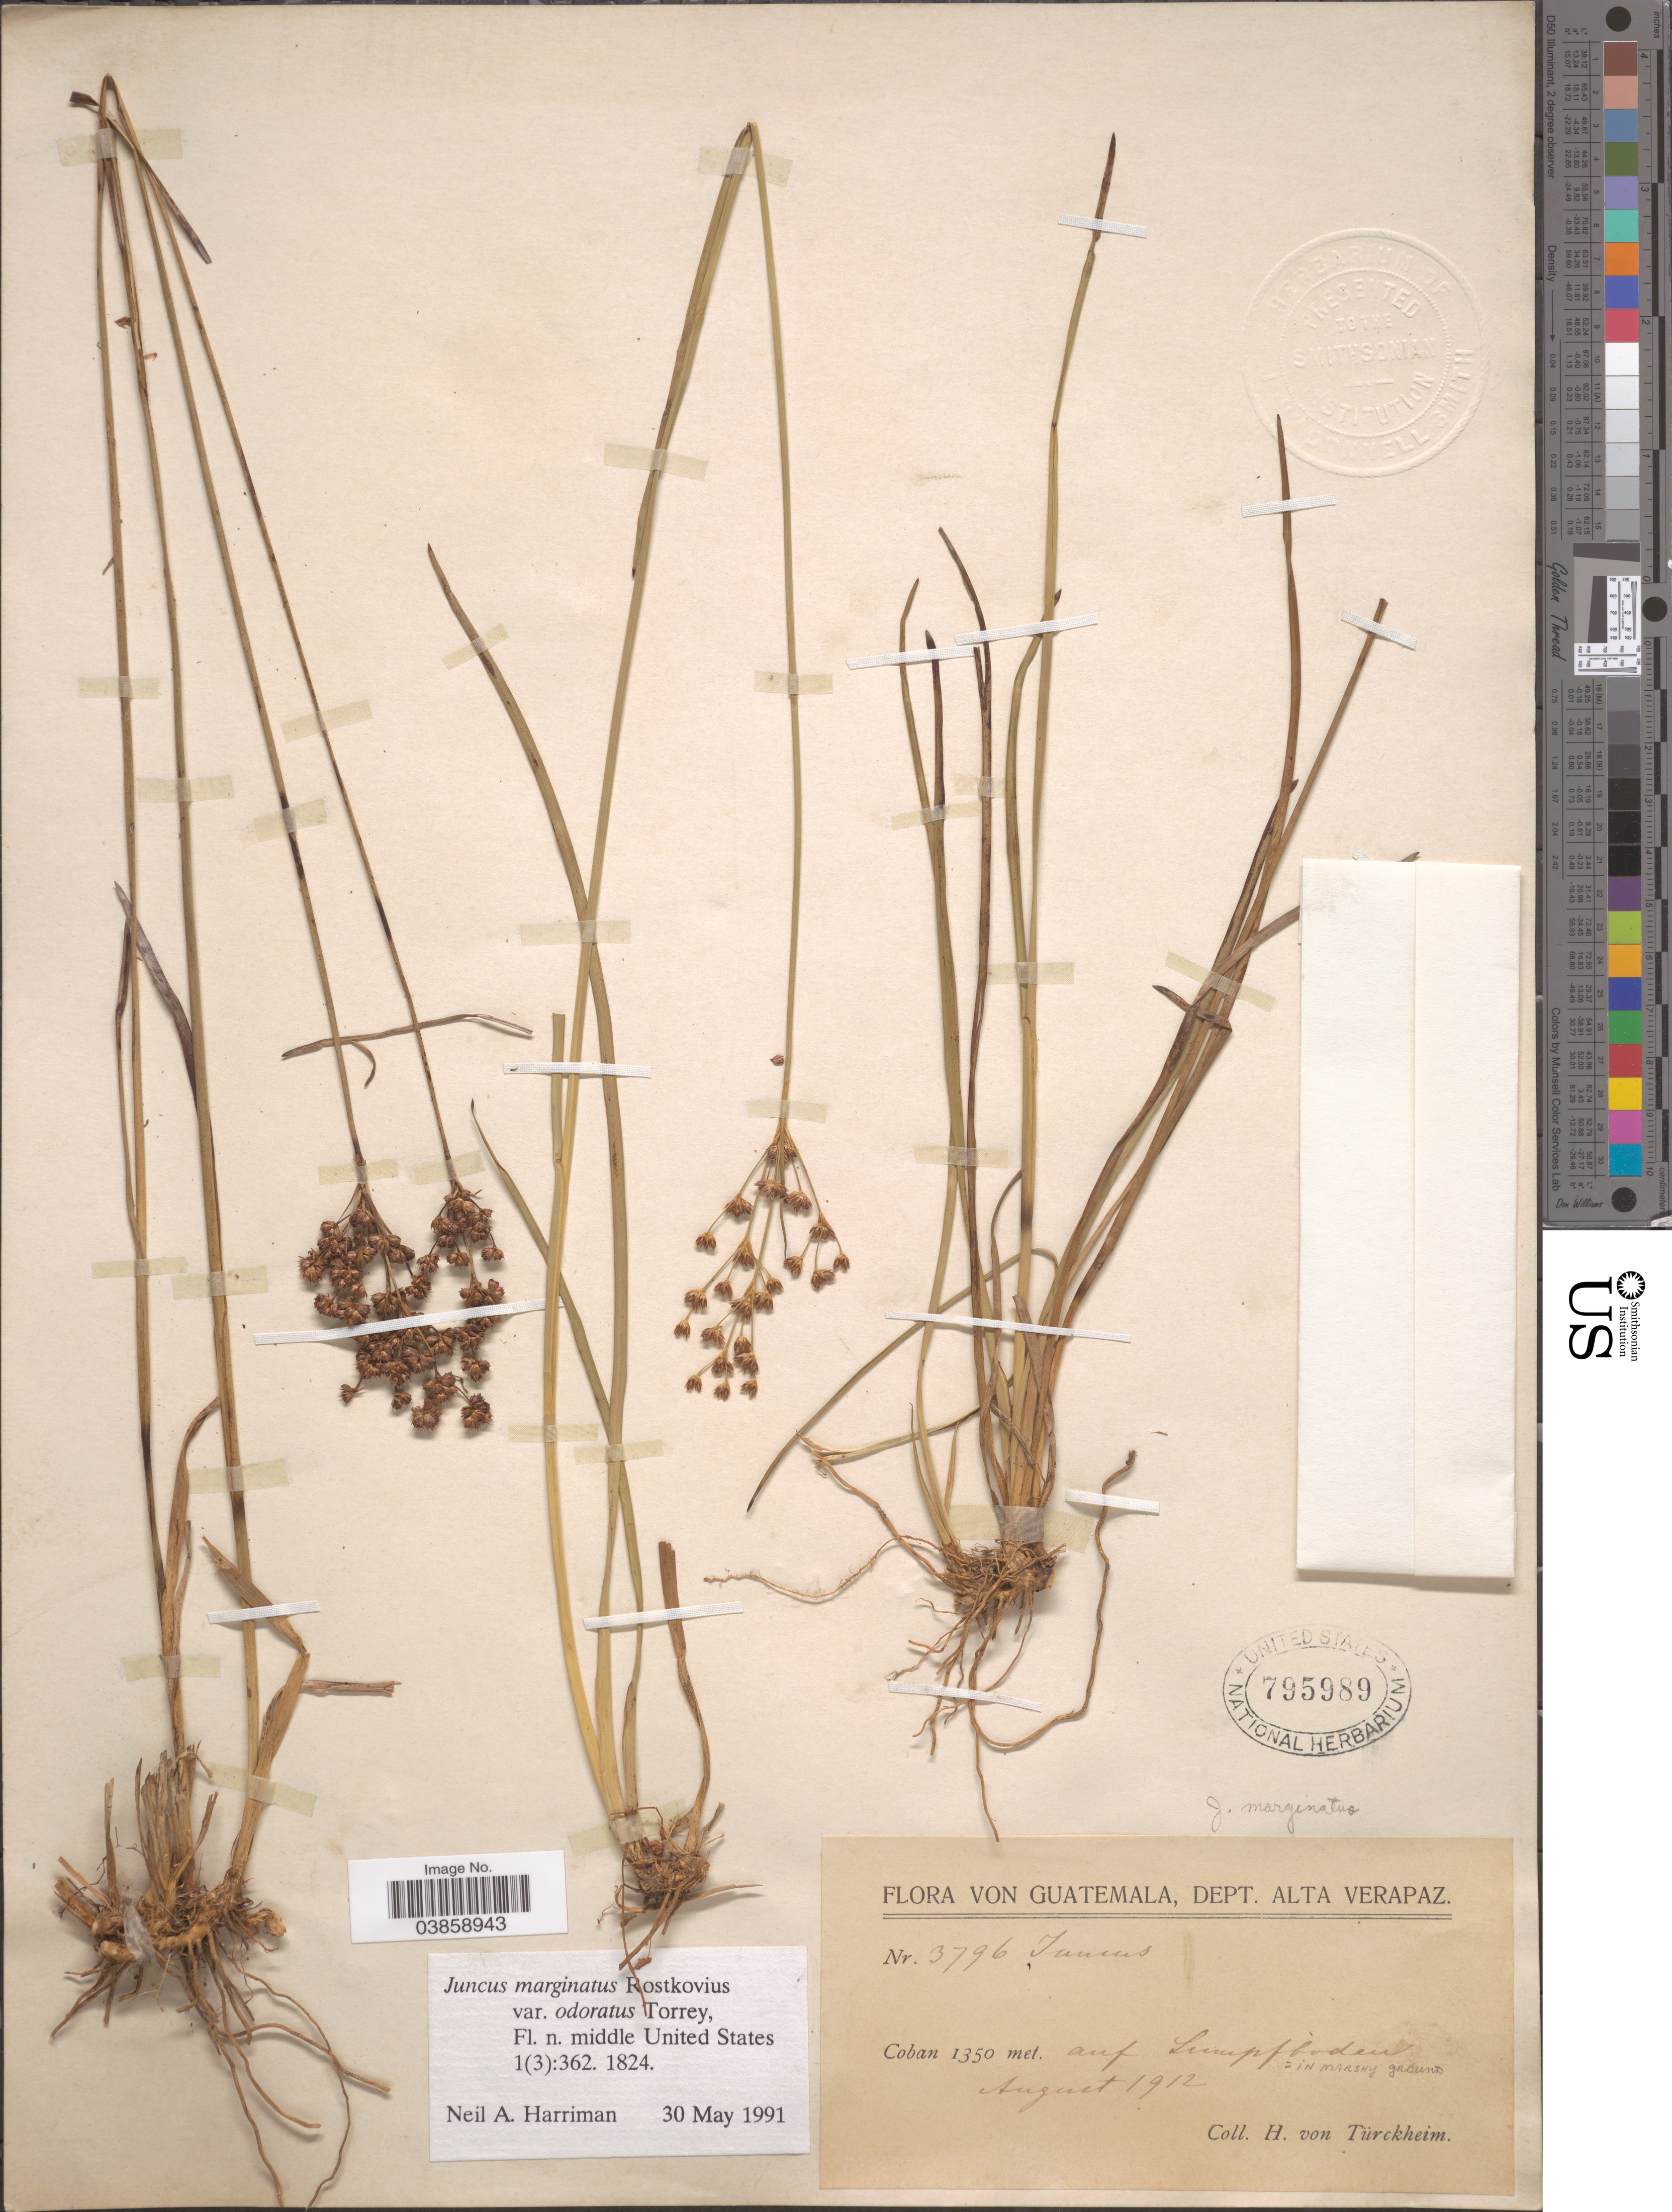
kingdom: Plantae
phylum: Tracheophyta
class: Liliopsida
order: Poales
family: Juncaceae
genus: Juncus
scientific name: Juncus marginatus var. odoratus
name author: Torr.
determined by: Harriman, N. A.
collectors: H. von Türckheim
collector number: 3796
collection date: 1912-08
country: Guatemala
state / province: Alta Verapaz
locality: Dept. Alta Verapaz. Coban auf Lumpfboden.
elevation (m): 1350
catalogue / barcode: US 795989